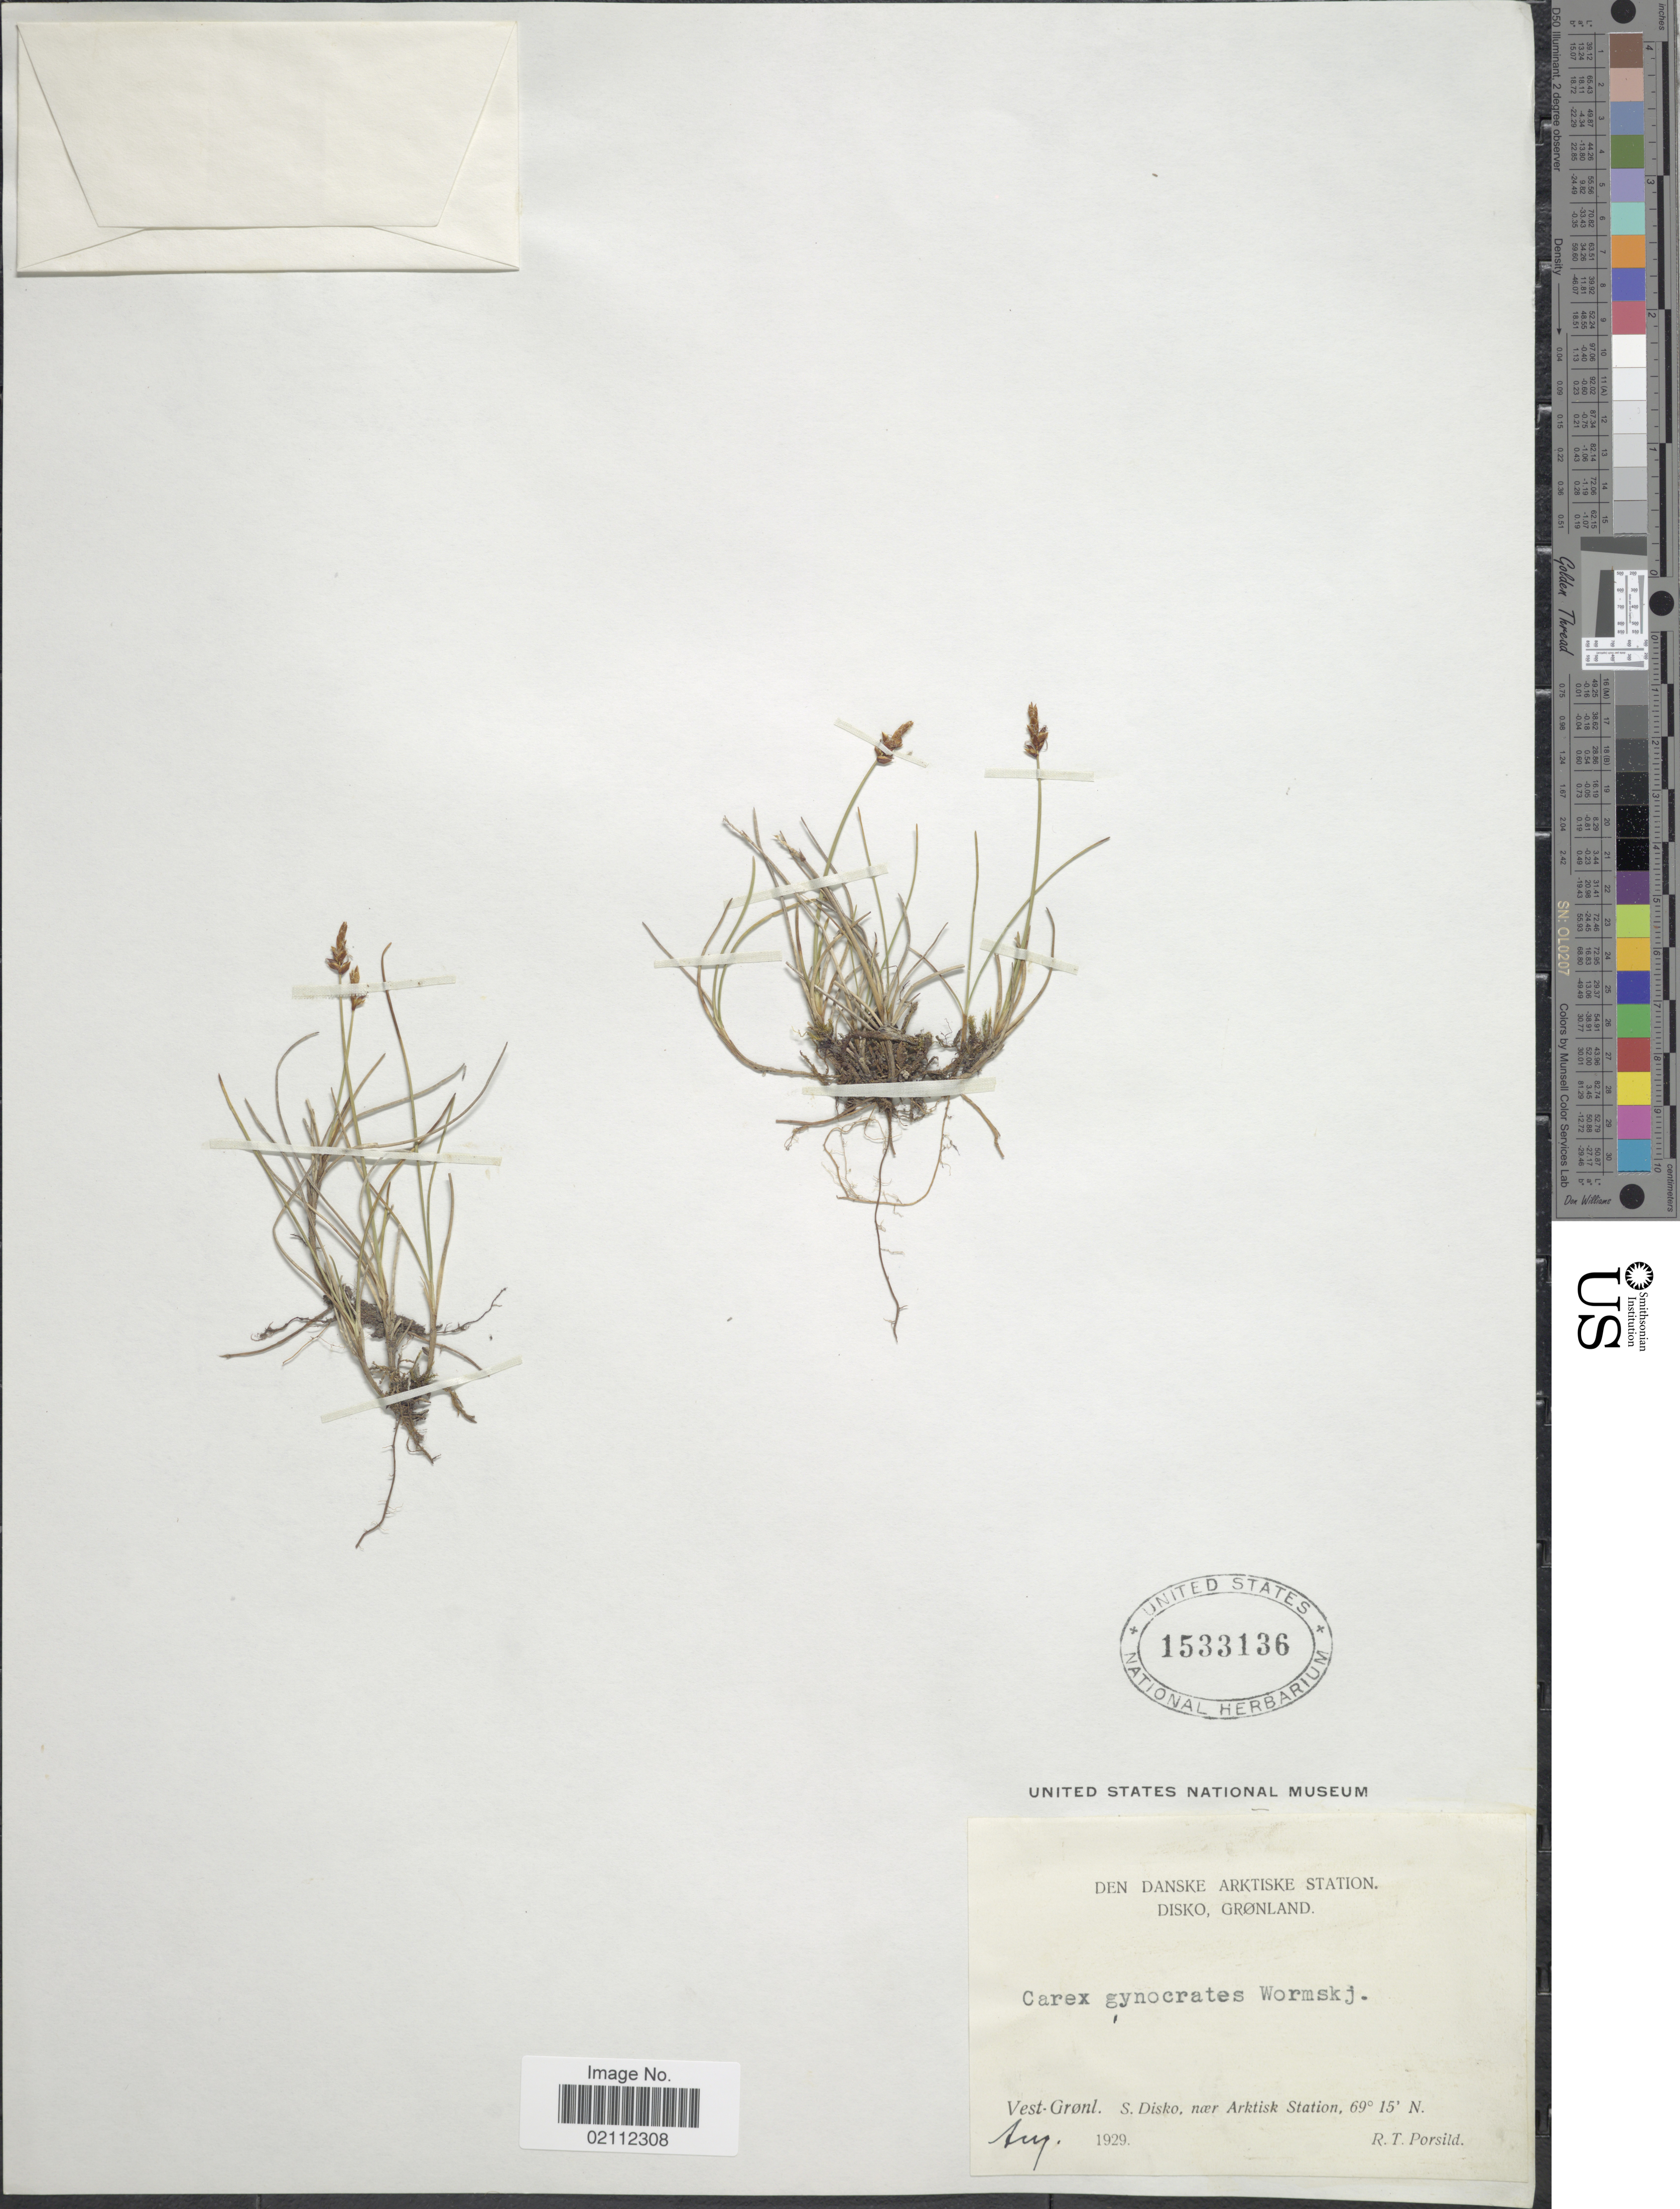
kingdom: Plantae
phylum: Tracheophyta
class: Liliopsida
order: Poales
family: Cyperaceae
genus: Carex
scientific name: Carex nardina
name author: (Hornem.) Fr.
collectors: R. T. Porsild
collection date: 1929-08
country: Greenland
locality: Vest-Grønl. S. Disko, noer Arktisk Station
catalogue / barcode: US 1533136